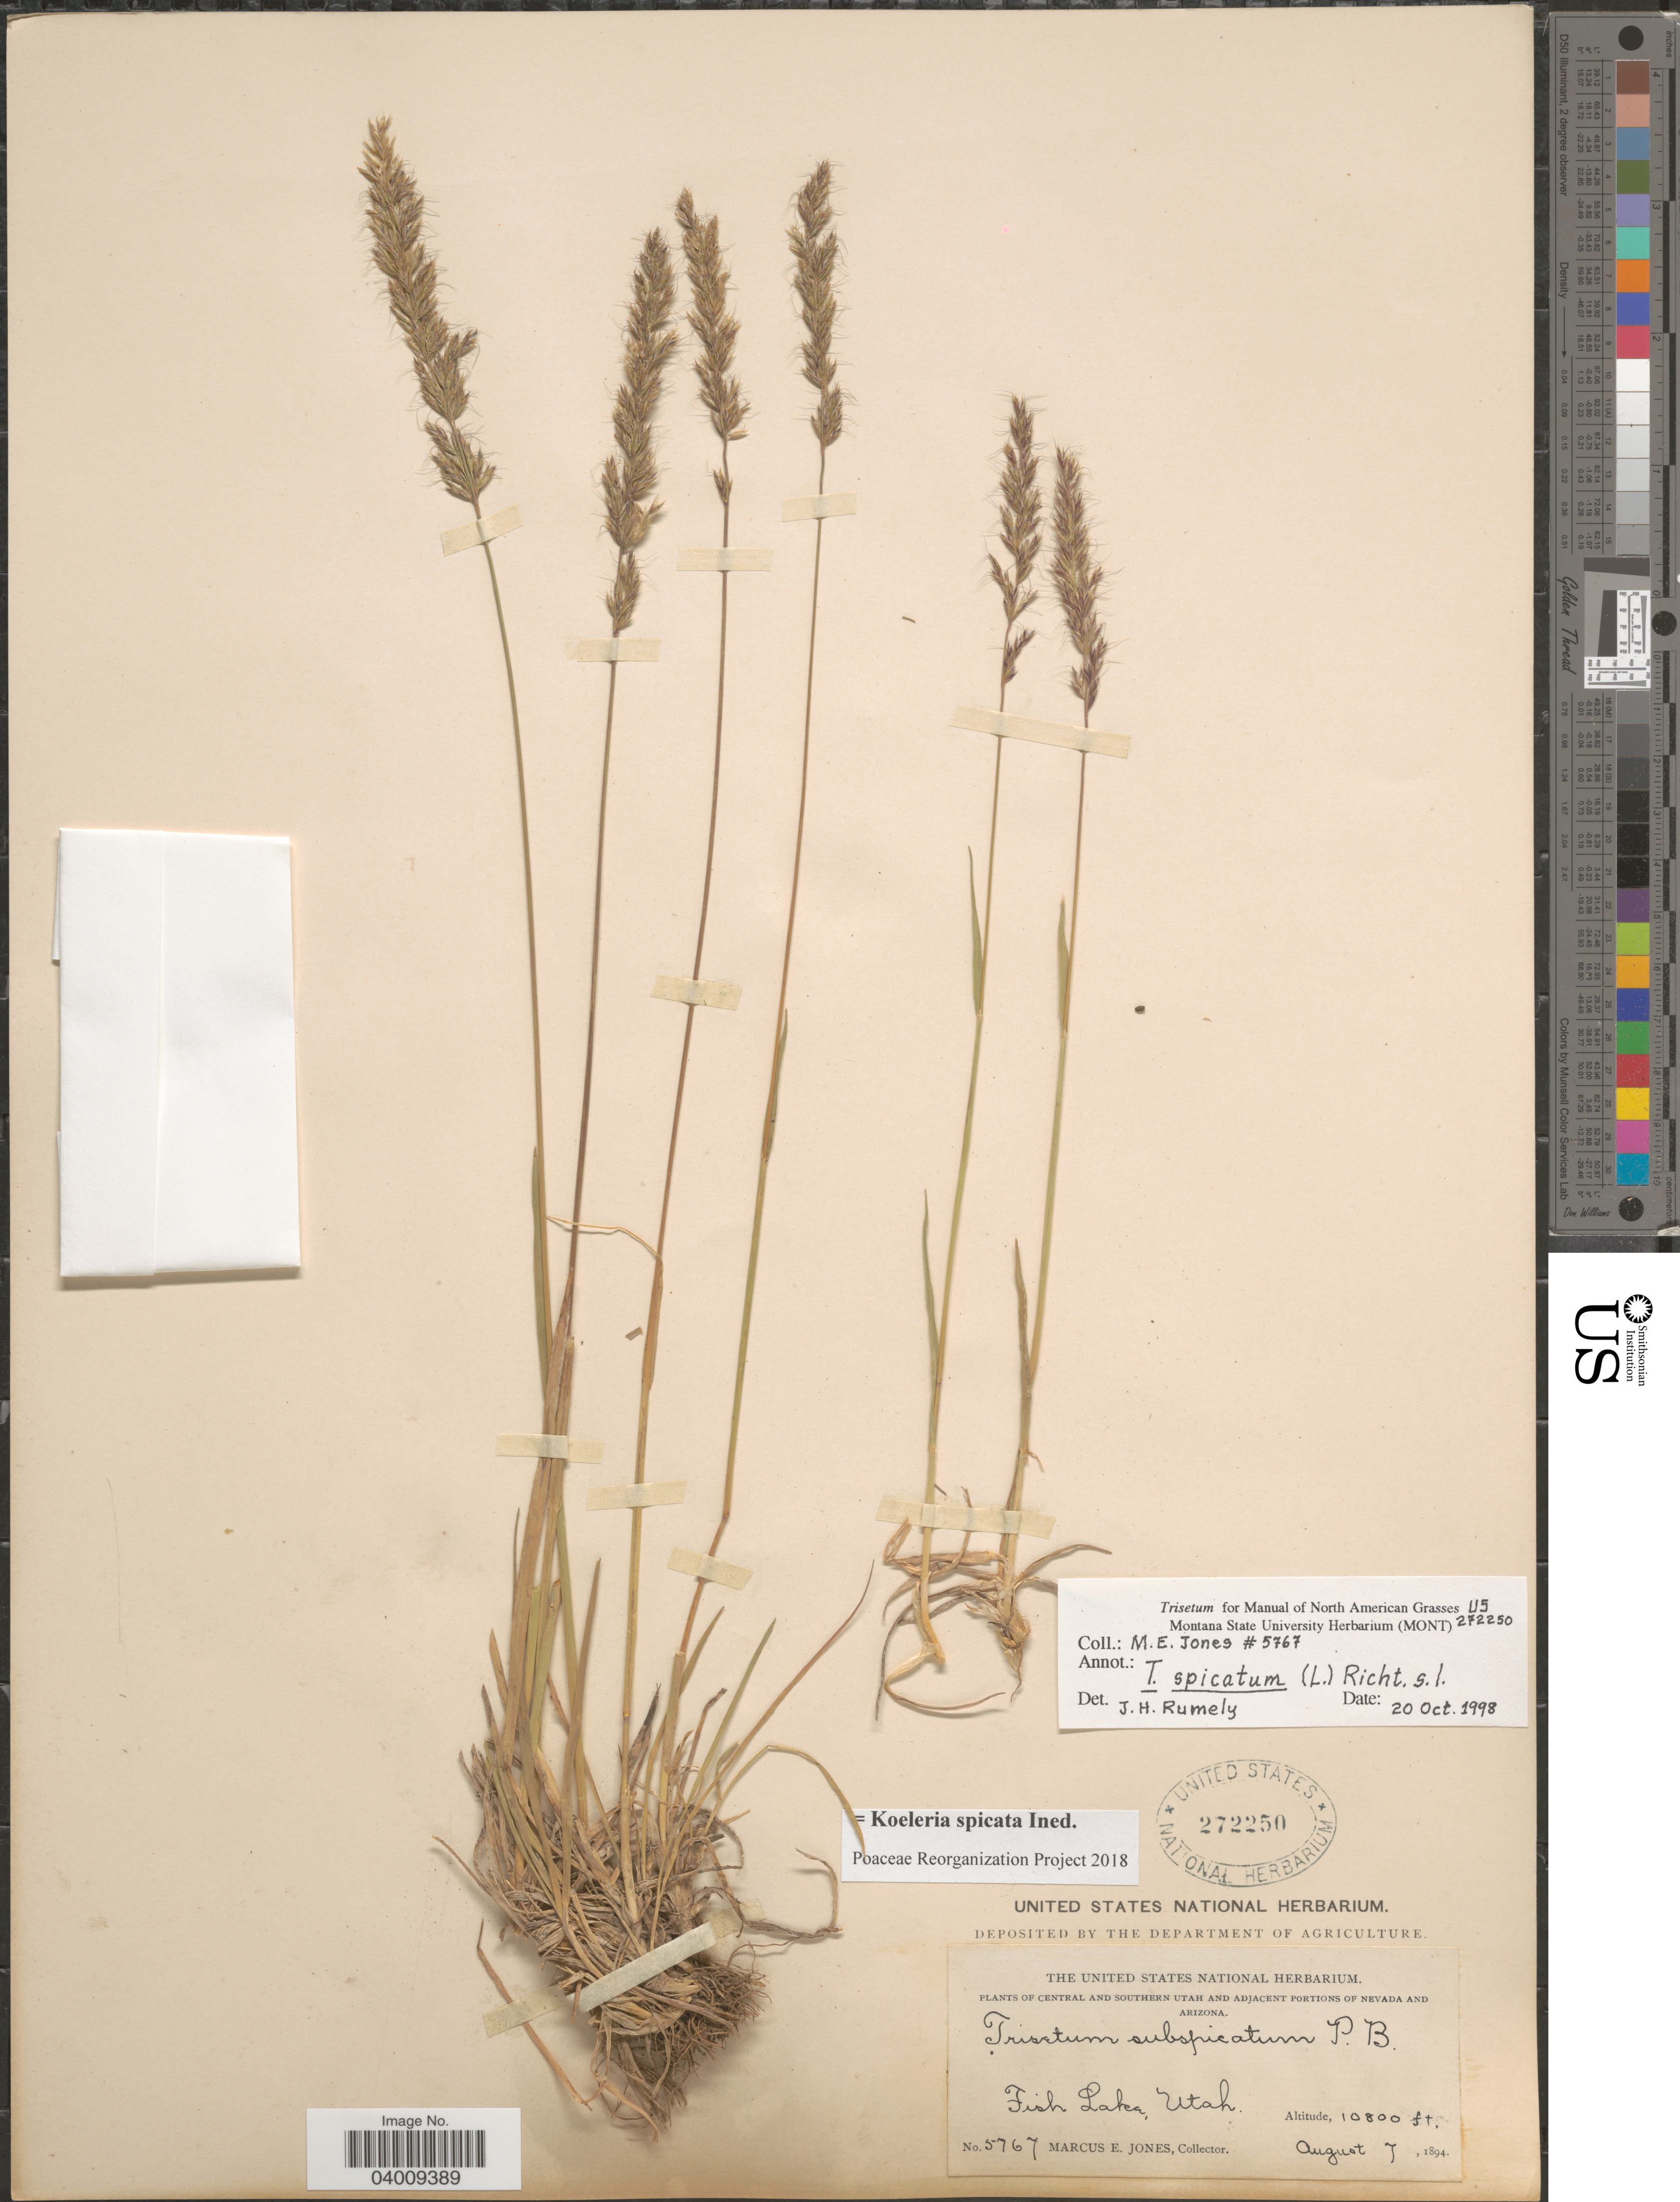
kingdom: Plantae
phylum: Tracheophyta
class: Liliopsida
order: Poales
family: Poaceae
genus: Koeleria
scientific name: Koeleria spicata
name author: (L.) Barberá et al.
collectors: M. E. Jones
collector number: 5767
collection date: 1894-08-07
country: United States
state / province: Utah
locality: Central and Southern Utah. Fish Lake.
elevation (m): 3292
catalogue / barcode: US 272250